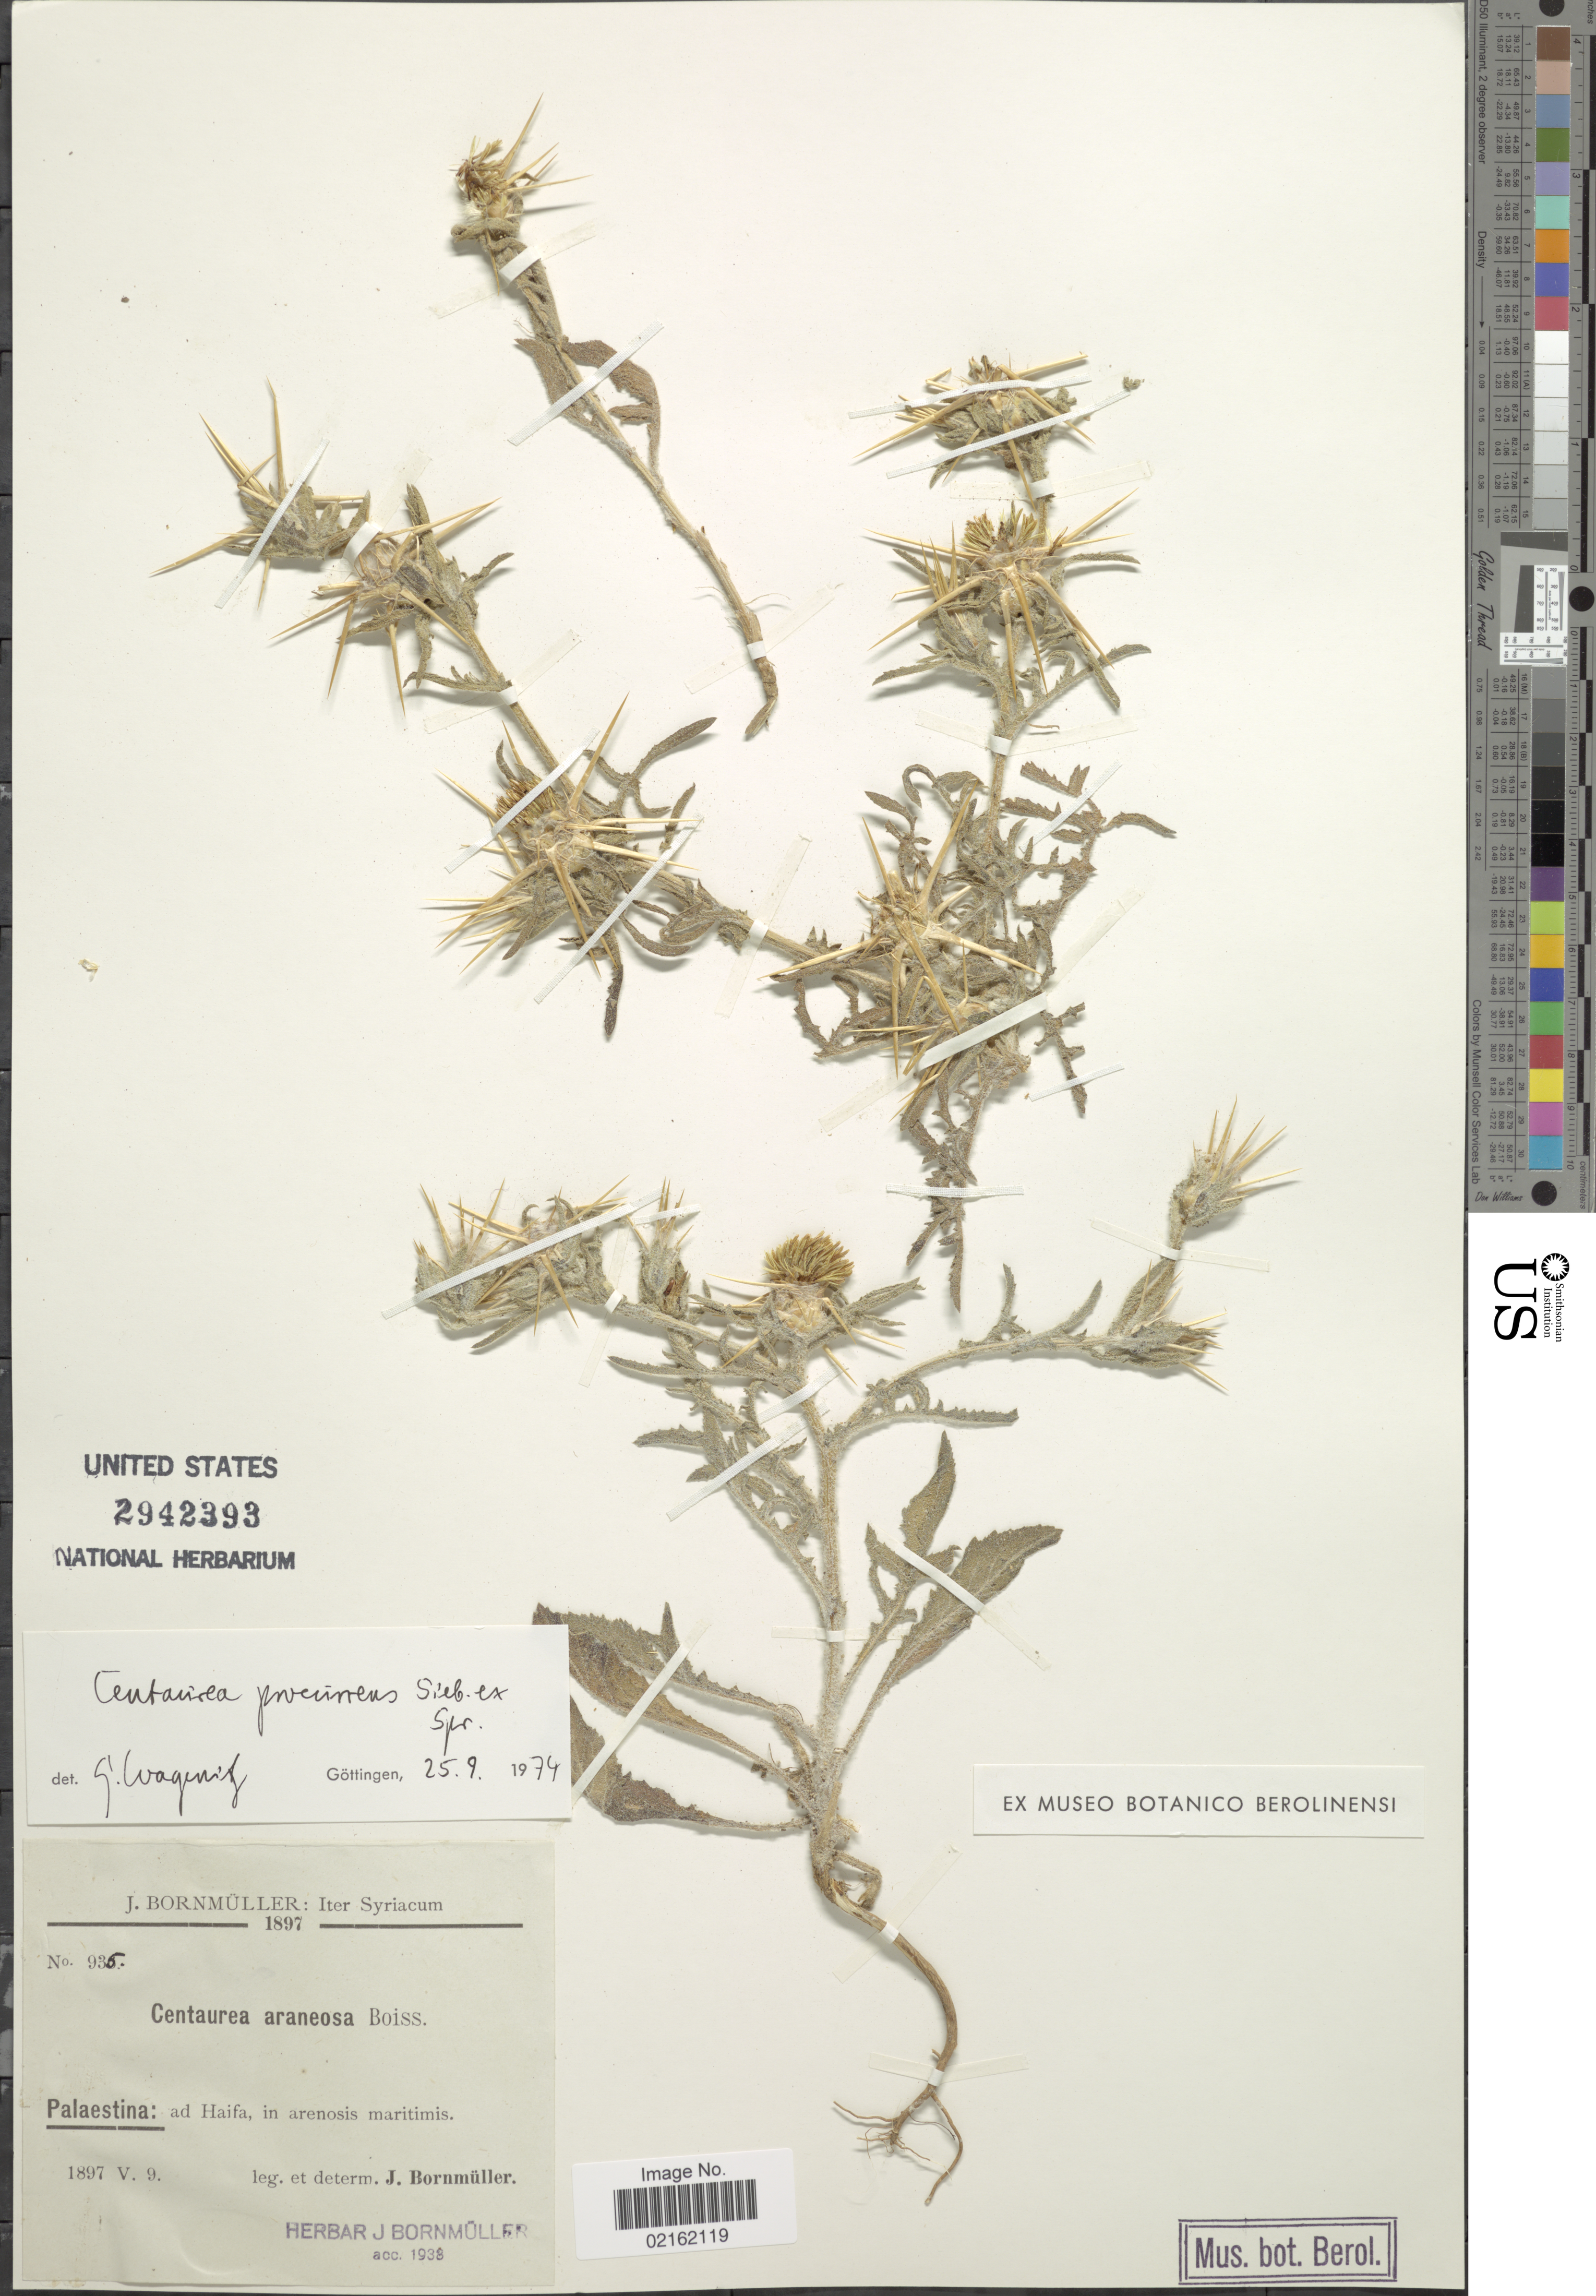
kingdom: Plantae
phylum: Tracheophyta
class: Magnoliopsida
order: Asterales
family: Asteraceae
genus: Centaurea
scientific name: Centaurea procurrens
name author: Sieber ex Spreng.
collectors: J. Bornmüller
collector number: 935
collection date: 1897-05-09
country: Syria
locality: Palaestina: ad Haifa, in arenosis maritimis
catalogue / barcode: US 2942393